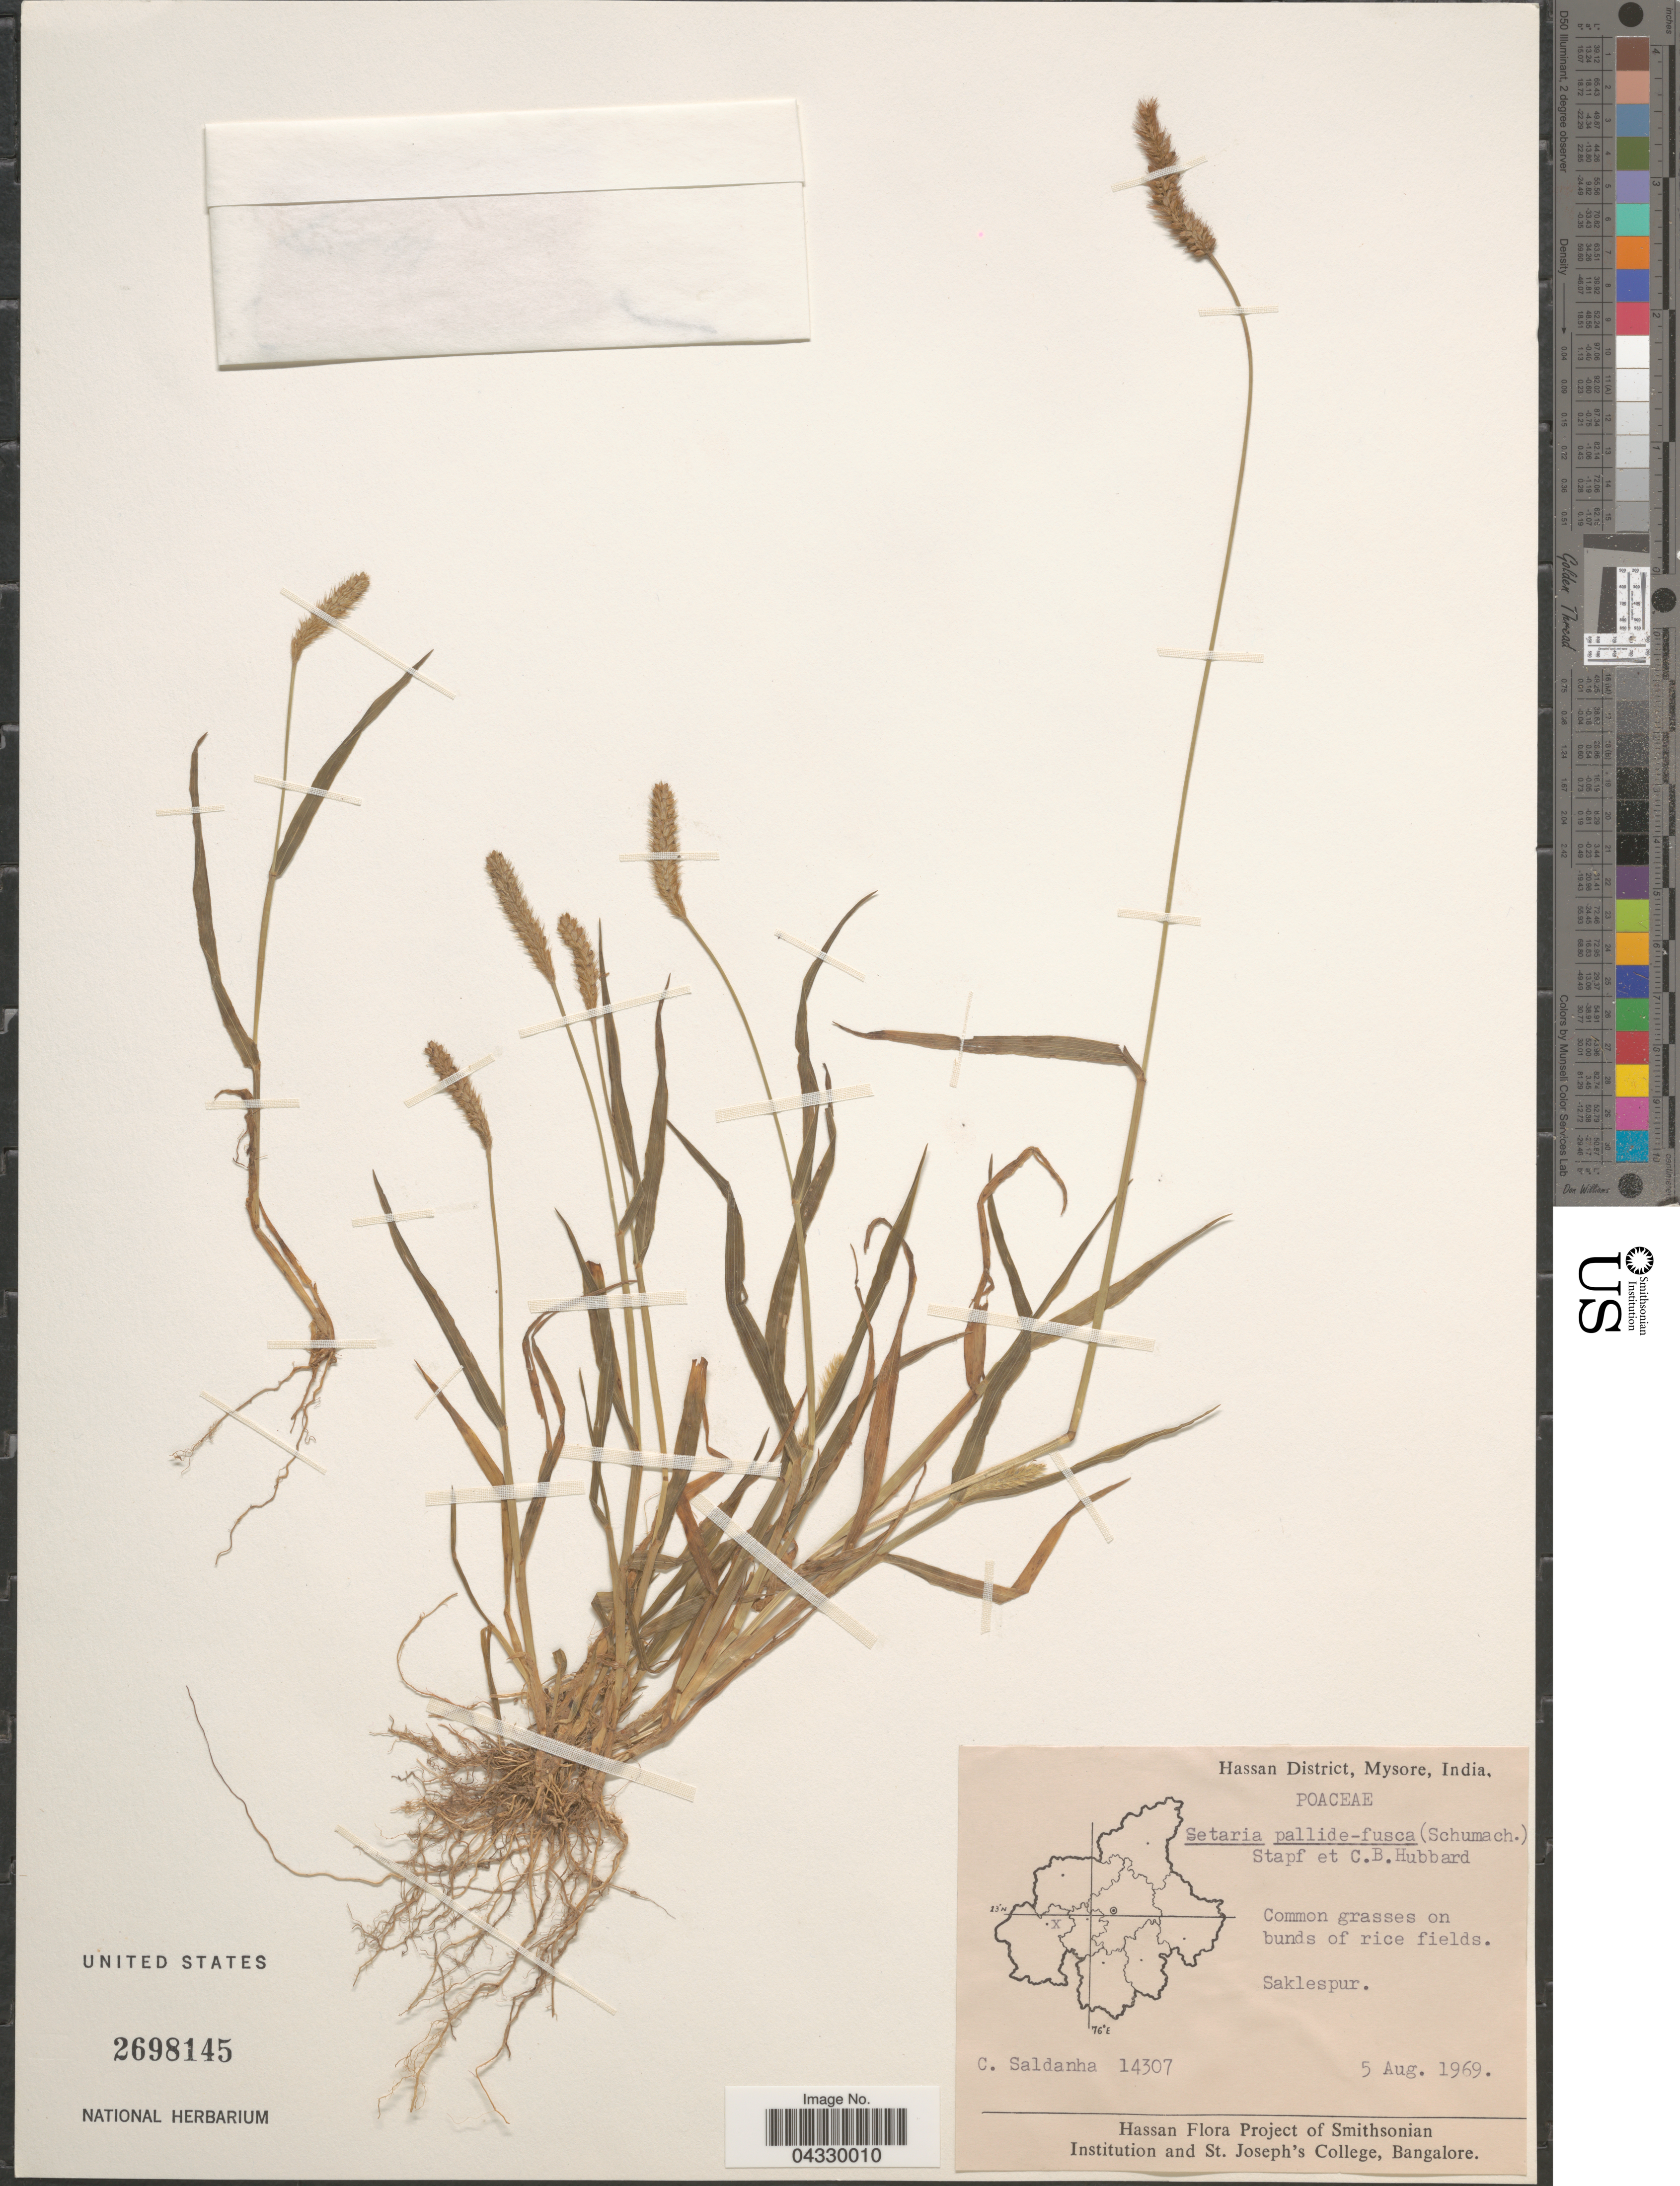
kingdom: Plantae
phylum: Tracheophyta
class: Liliopsida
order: Poales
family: Poaceae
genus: Setaria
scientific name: Setaria pallide-fusca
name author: (Schumach.) Stapf & C.E. Hubb.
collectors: C. Saldanha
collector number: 14307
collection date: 1969-08-05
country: India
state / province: Karnataka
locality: Hassan District, Mysore. Saklespur.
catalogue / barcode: US 2698145